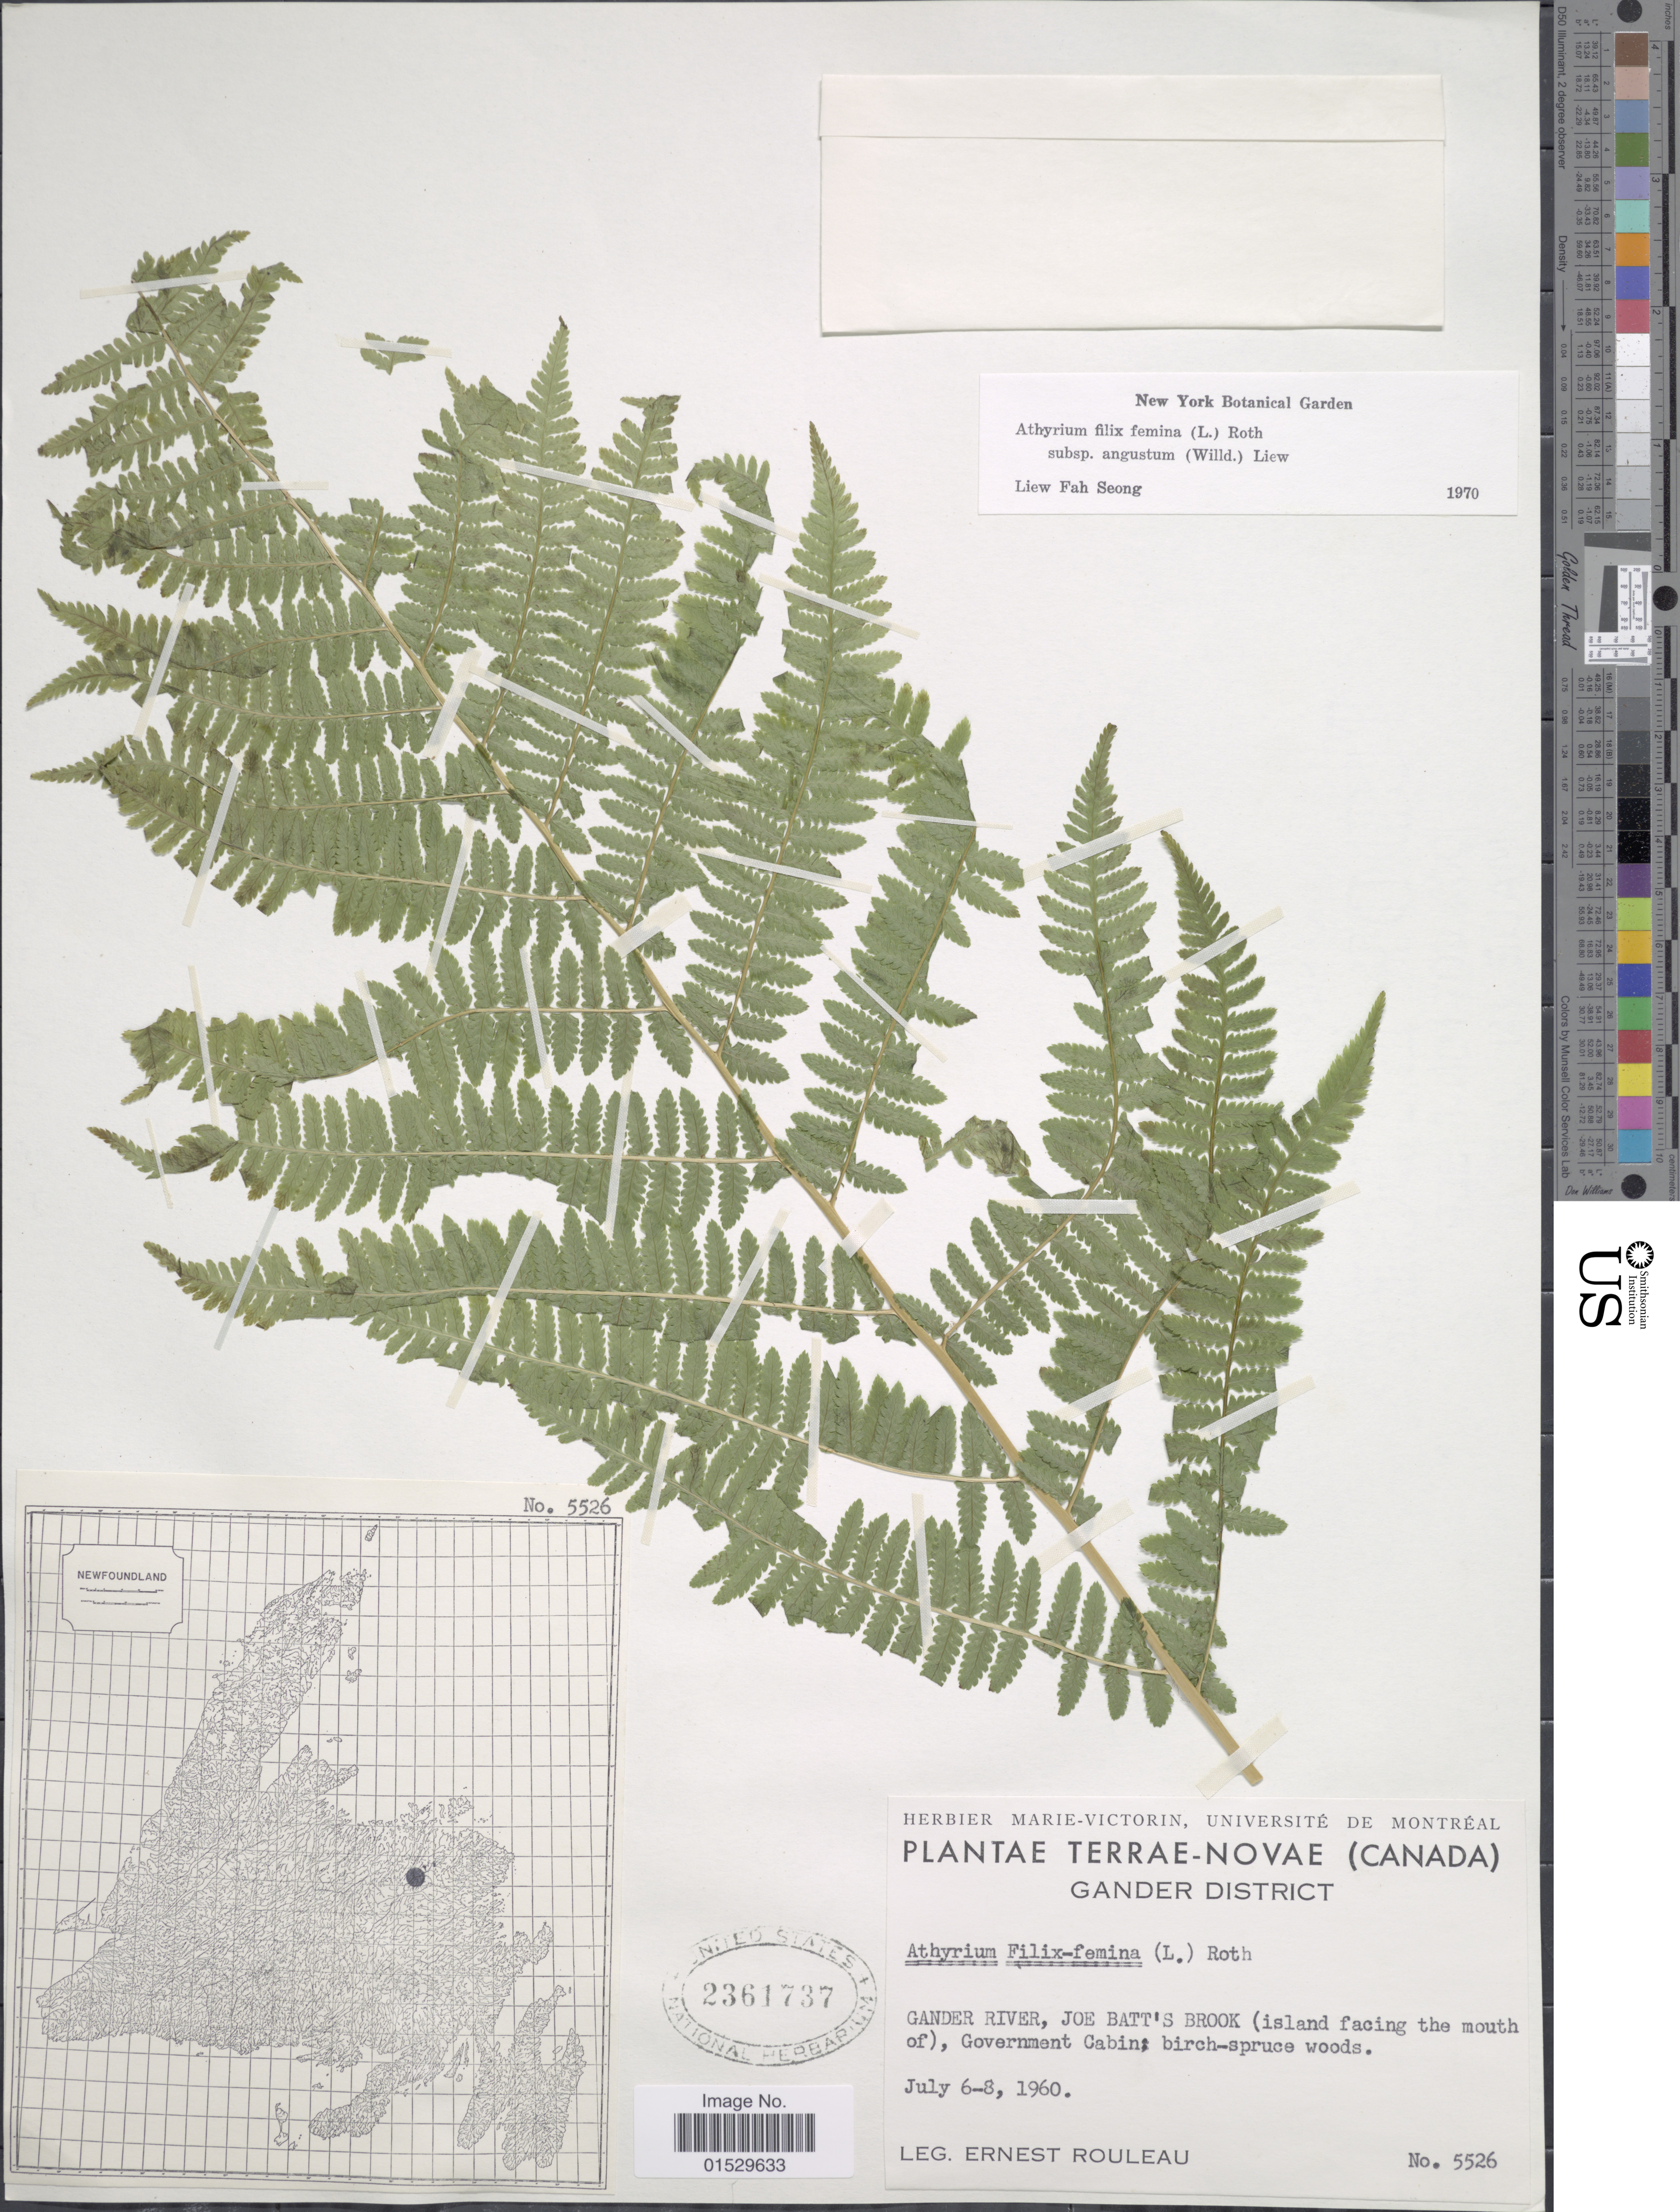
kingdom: Plantae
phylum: Tracheophyta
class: Polypodiopsida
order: Polypodiales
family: Athyriaceae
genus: Athyrium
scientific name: Athyrium filix-femina subsp. angustatum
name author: (Willd.) R.T. Clausen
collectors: J. Rouleau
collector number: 5526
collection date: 1960-07-06/1960-07-08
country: Canada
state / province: Newfoundland and Labrador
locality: Terrae-Novae, Gander District, Gander River, Joe Batt's Brook (island facing the mouth of), Government Cabin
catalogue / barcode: US 2361737